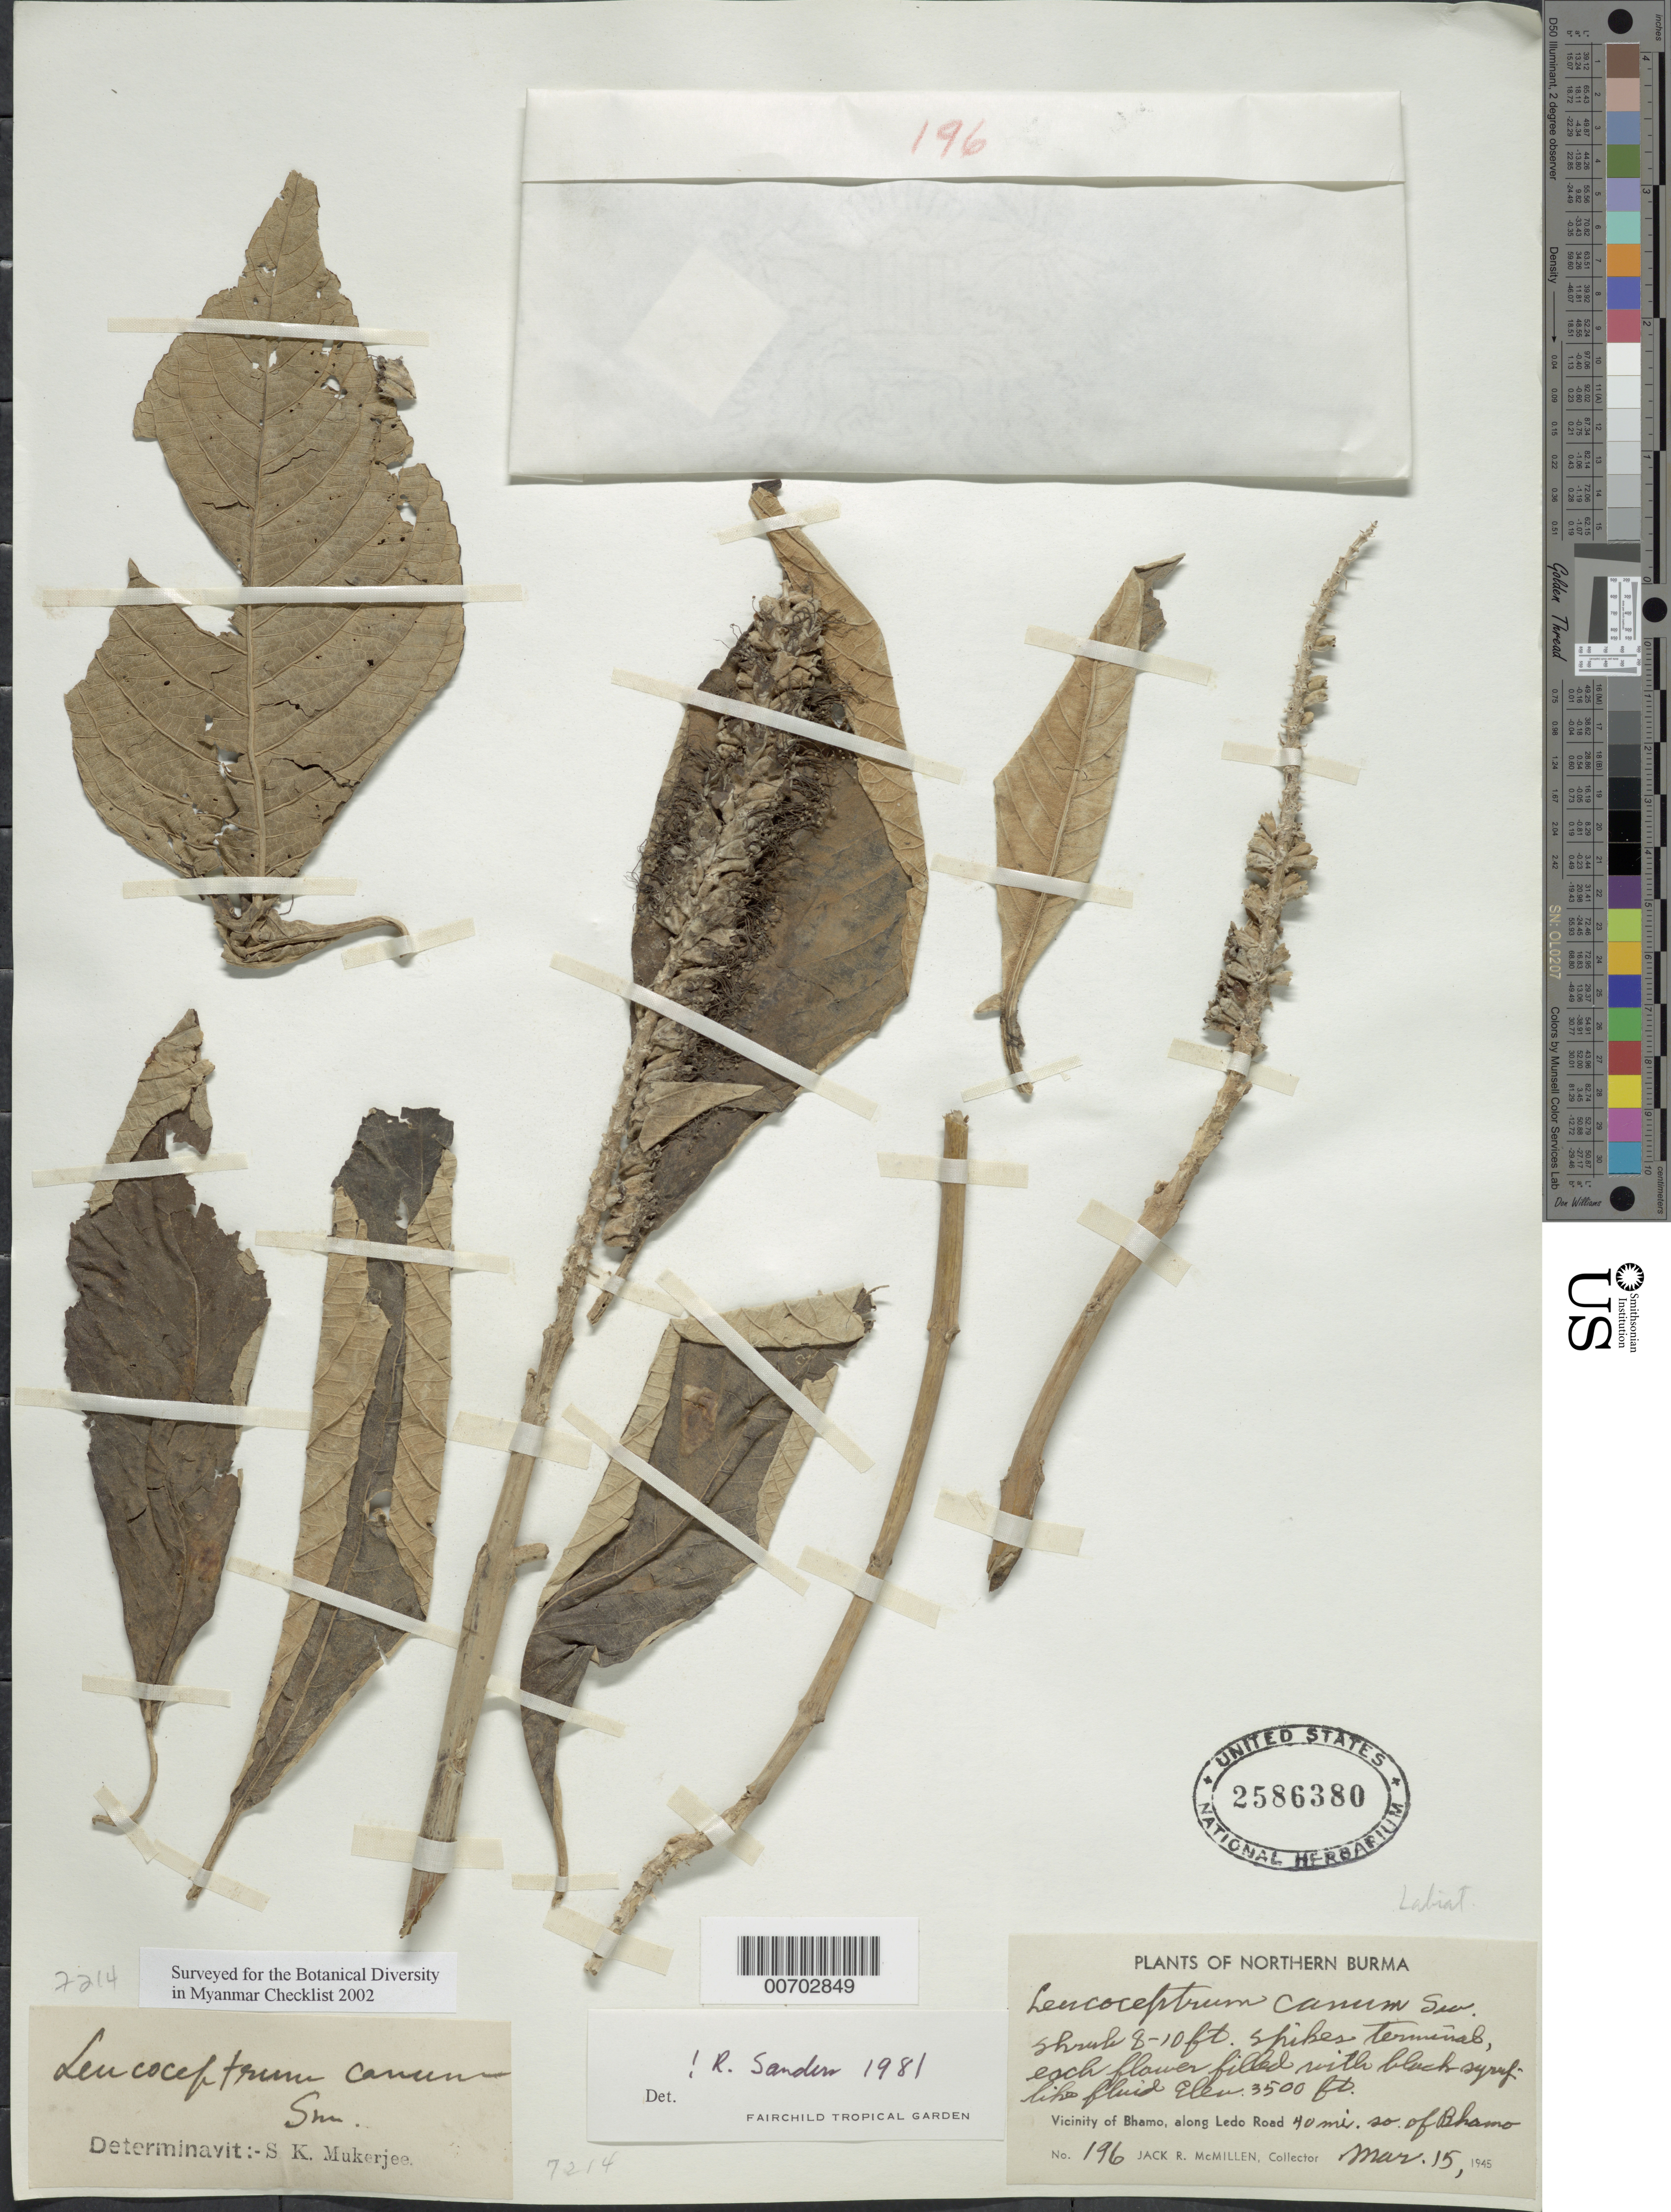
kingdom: Plantae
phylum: Tracheophyta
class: Magnoliopsida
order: Lamiales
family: Lamiaceae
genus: Leucosceptrum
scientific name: Leucosceptrum canum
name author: Sm.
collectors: J. McMillen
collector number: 196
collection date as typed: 15 Mar 1945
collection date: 1945-03-15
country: Myanmar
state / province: Kachin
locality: Bhamo, 40 mi. S of, Ledo Road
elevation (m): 1067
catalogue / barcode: US 2586380